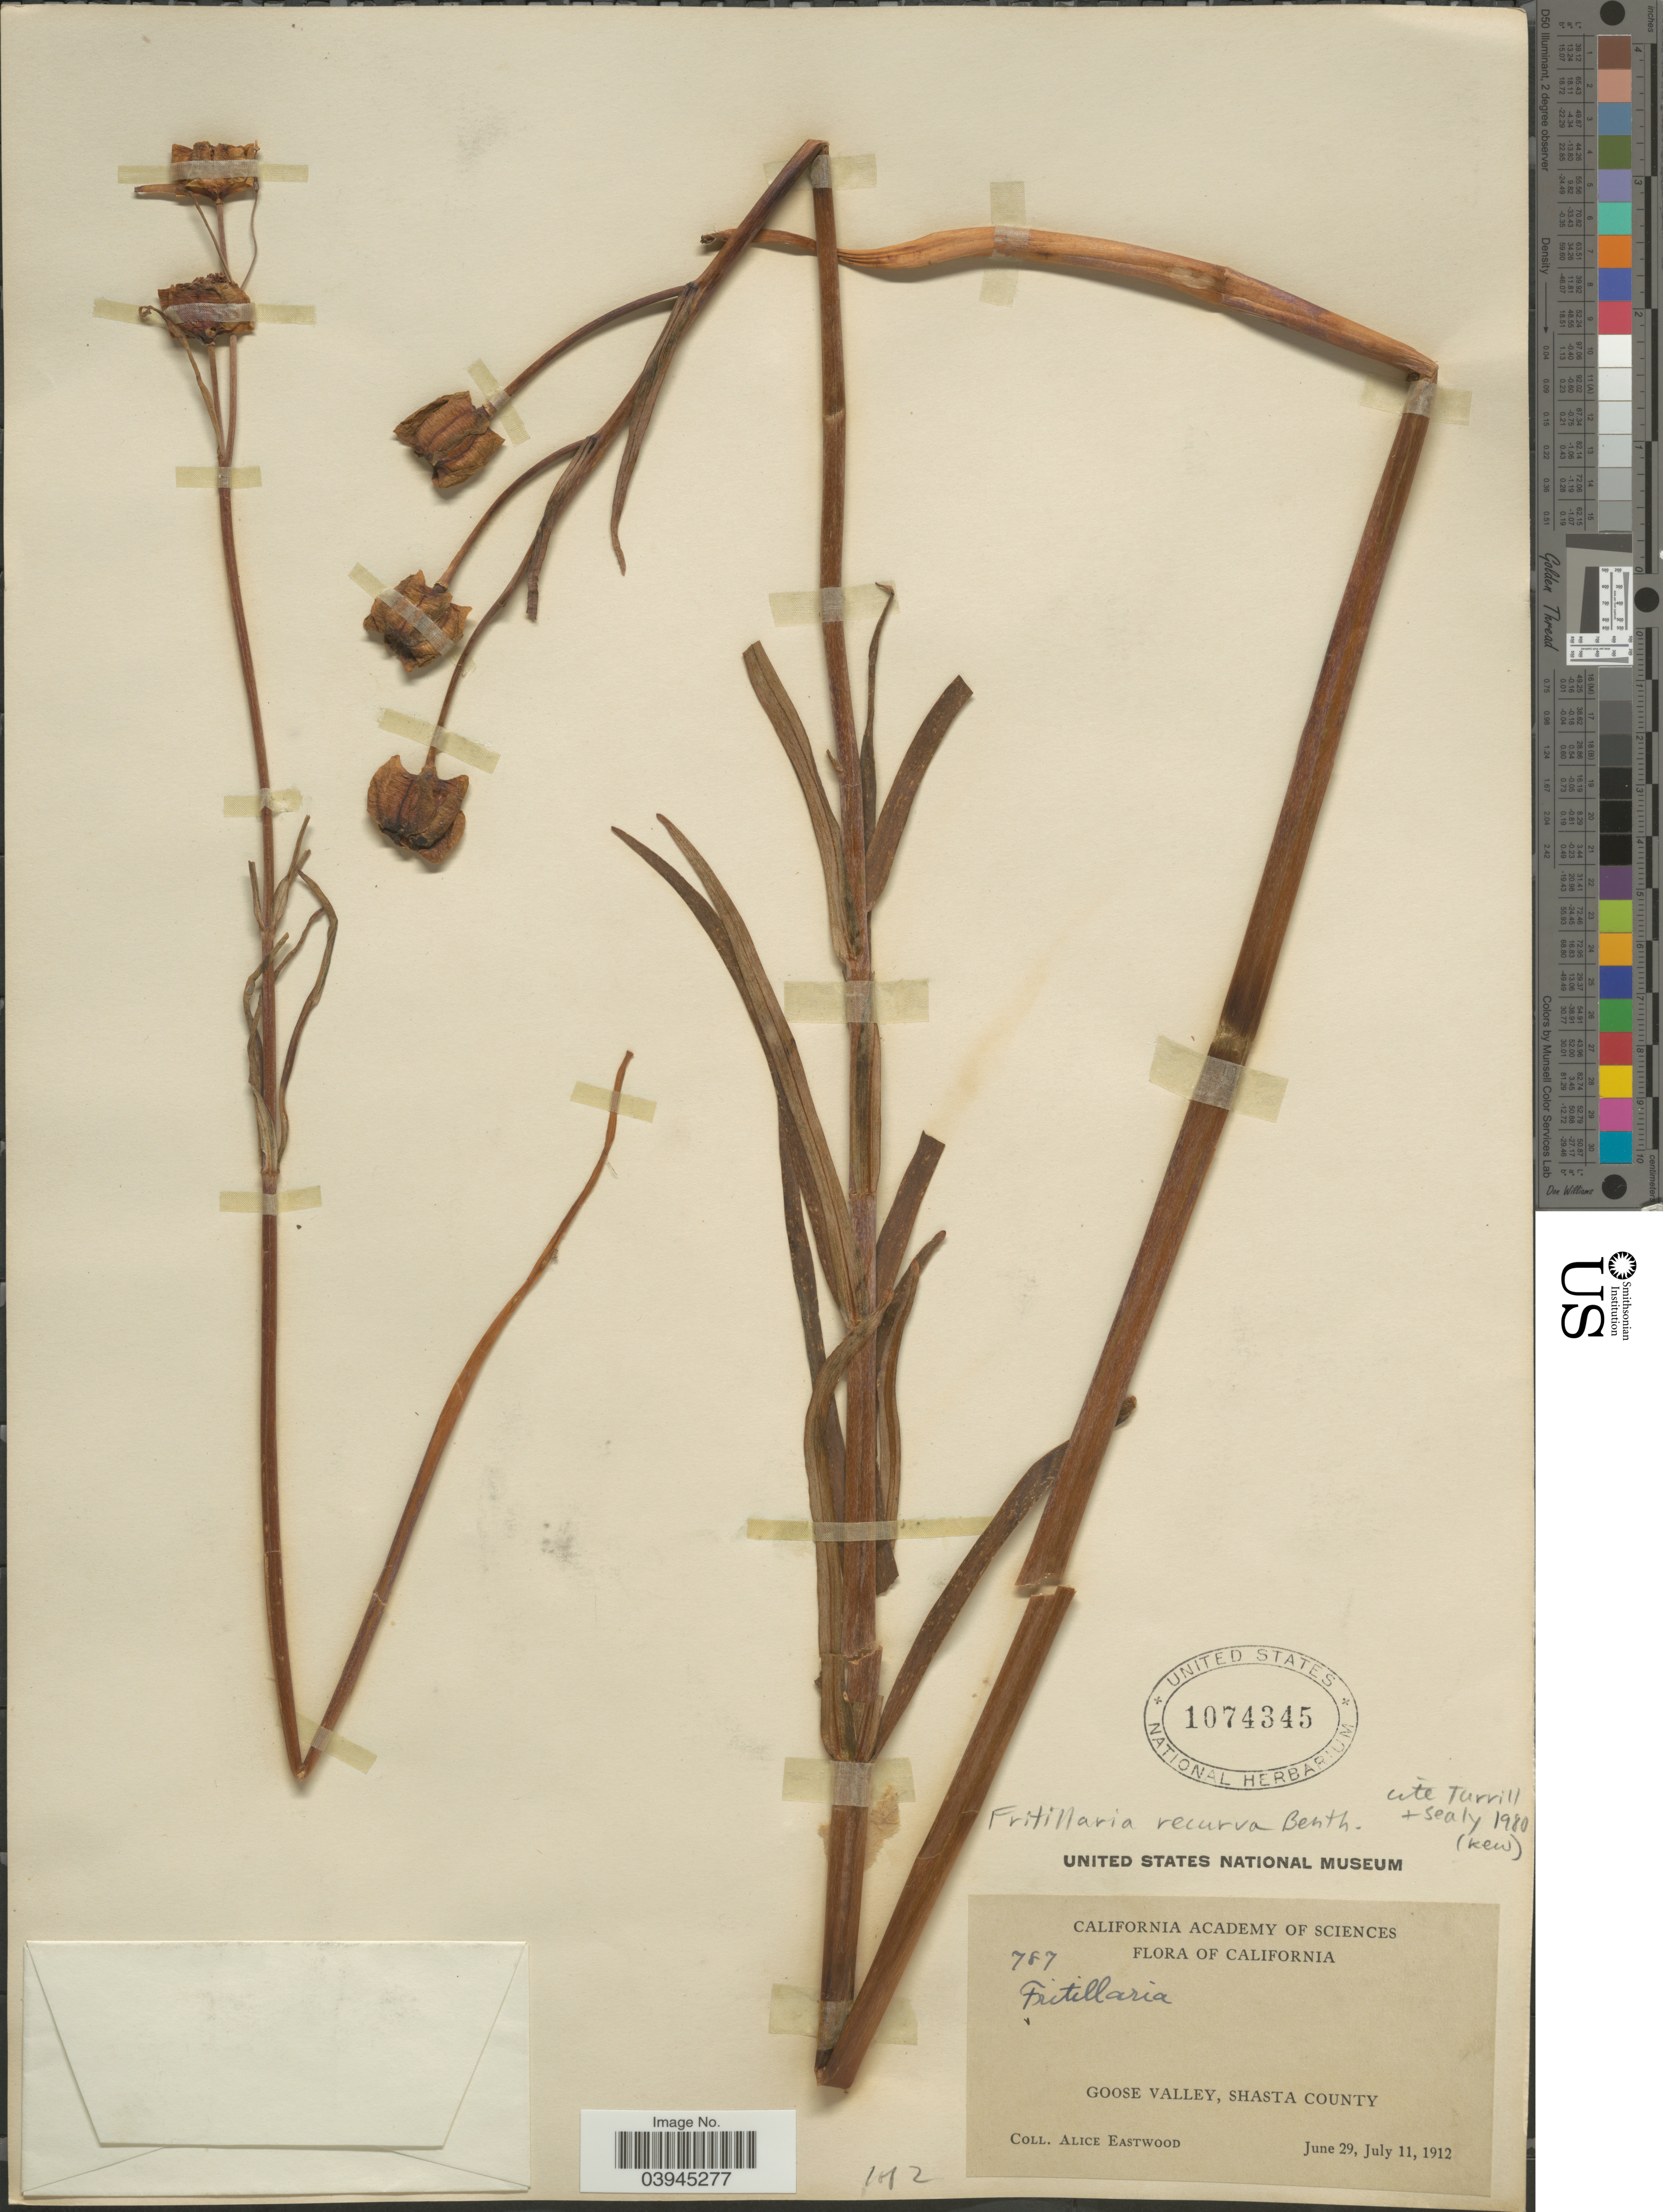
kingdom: Plantae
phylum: Tracheophyta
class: Liliopsida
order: Liliales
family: Liliaceae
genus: Fritillaria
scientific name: Fritillaria recurva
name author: Benth.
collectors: A. Eastwood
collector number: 787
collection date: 1912-06-29/1912-07-11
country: United States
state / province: California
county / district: Shasta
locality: Goose Valley, Shasta County.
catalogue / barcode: US 1074345